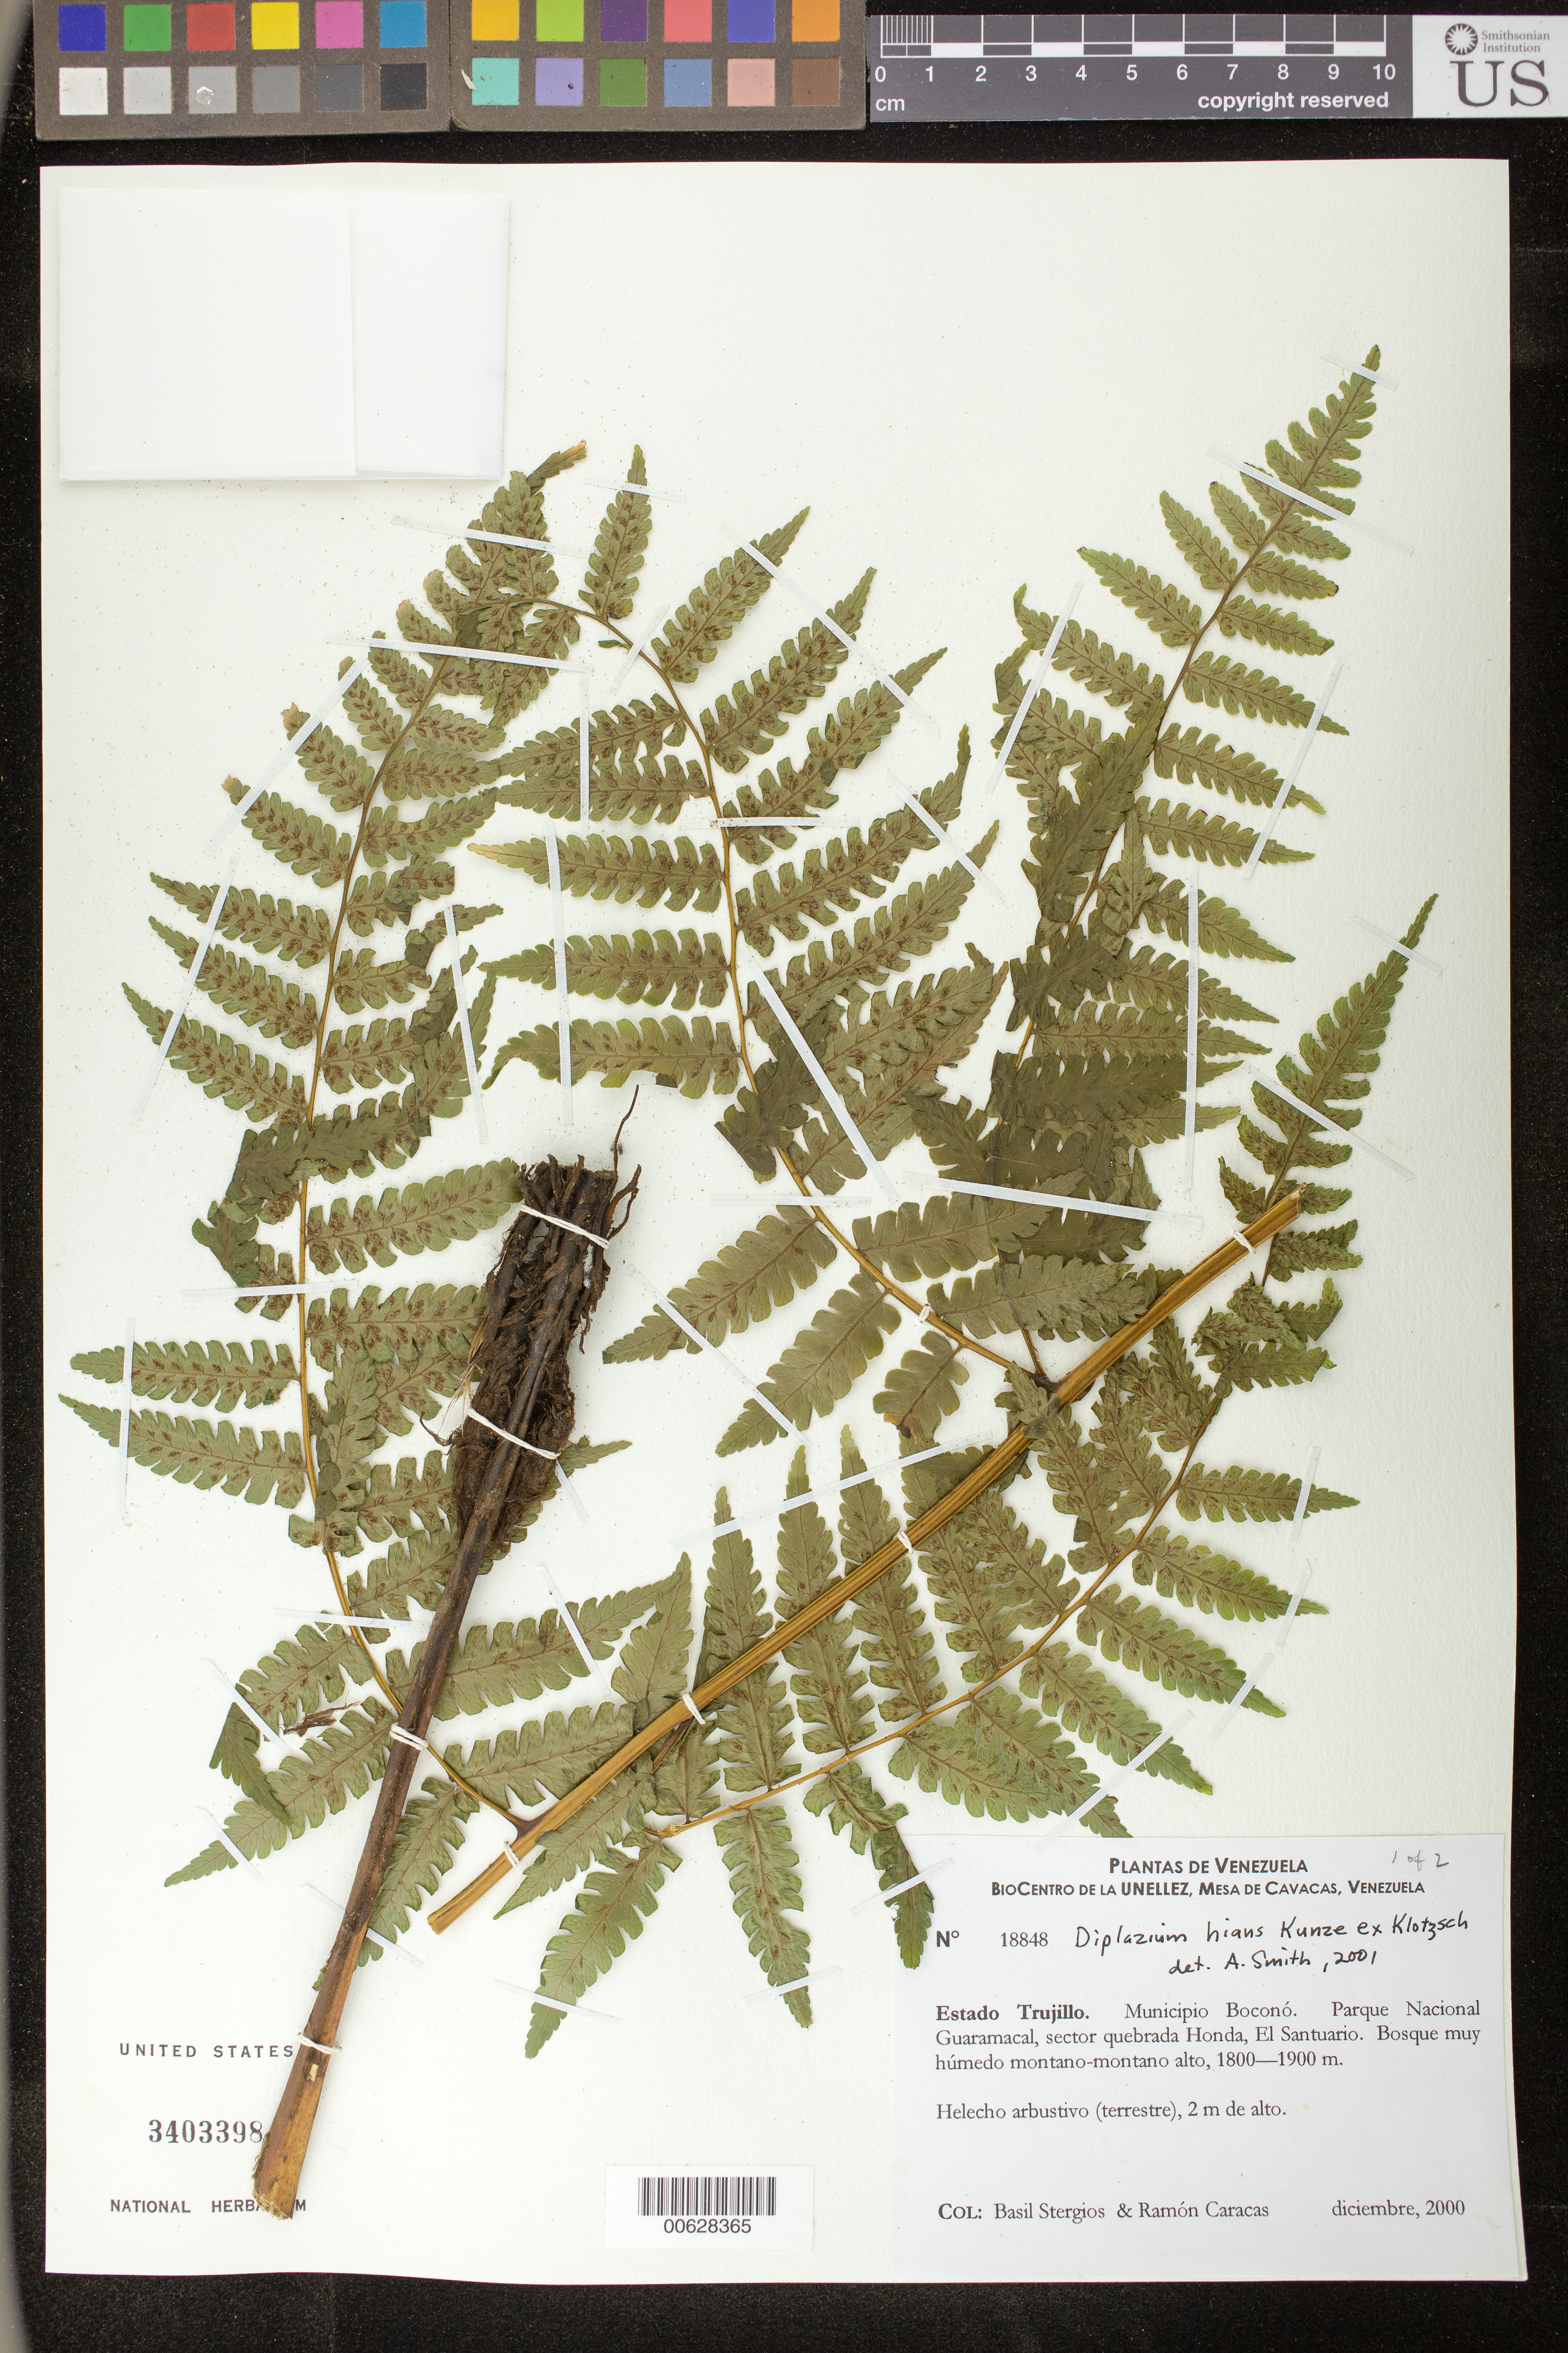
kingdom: Plantae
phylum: Tracheophyta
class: Polypodiopsida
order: Polypodiales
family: Athyriaceae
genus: Diplazium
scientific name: Diplazium hians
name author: Kunze ex Klotzsch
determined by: Smith, Alan R., (UC)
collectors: B. G. Stergios & R. Caracas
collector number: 18848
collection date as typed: Dec 2000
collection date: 2000-12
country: Venezuela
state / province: Trujillo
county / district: Boconó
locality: Parque Nacional Guaramacal, quebrada Honda, El Santuario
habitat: Bosque muy húmedo montano-montano alto.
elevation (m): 1800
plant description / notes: PORT, US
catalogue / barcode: US 3403398